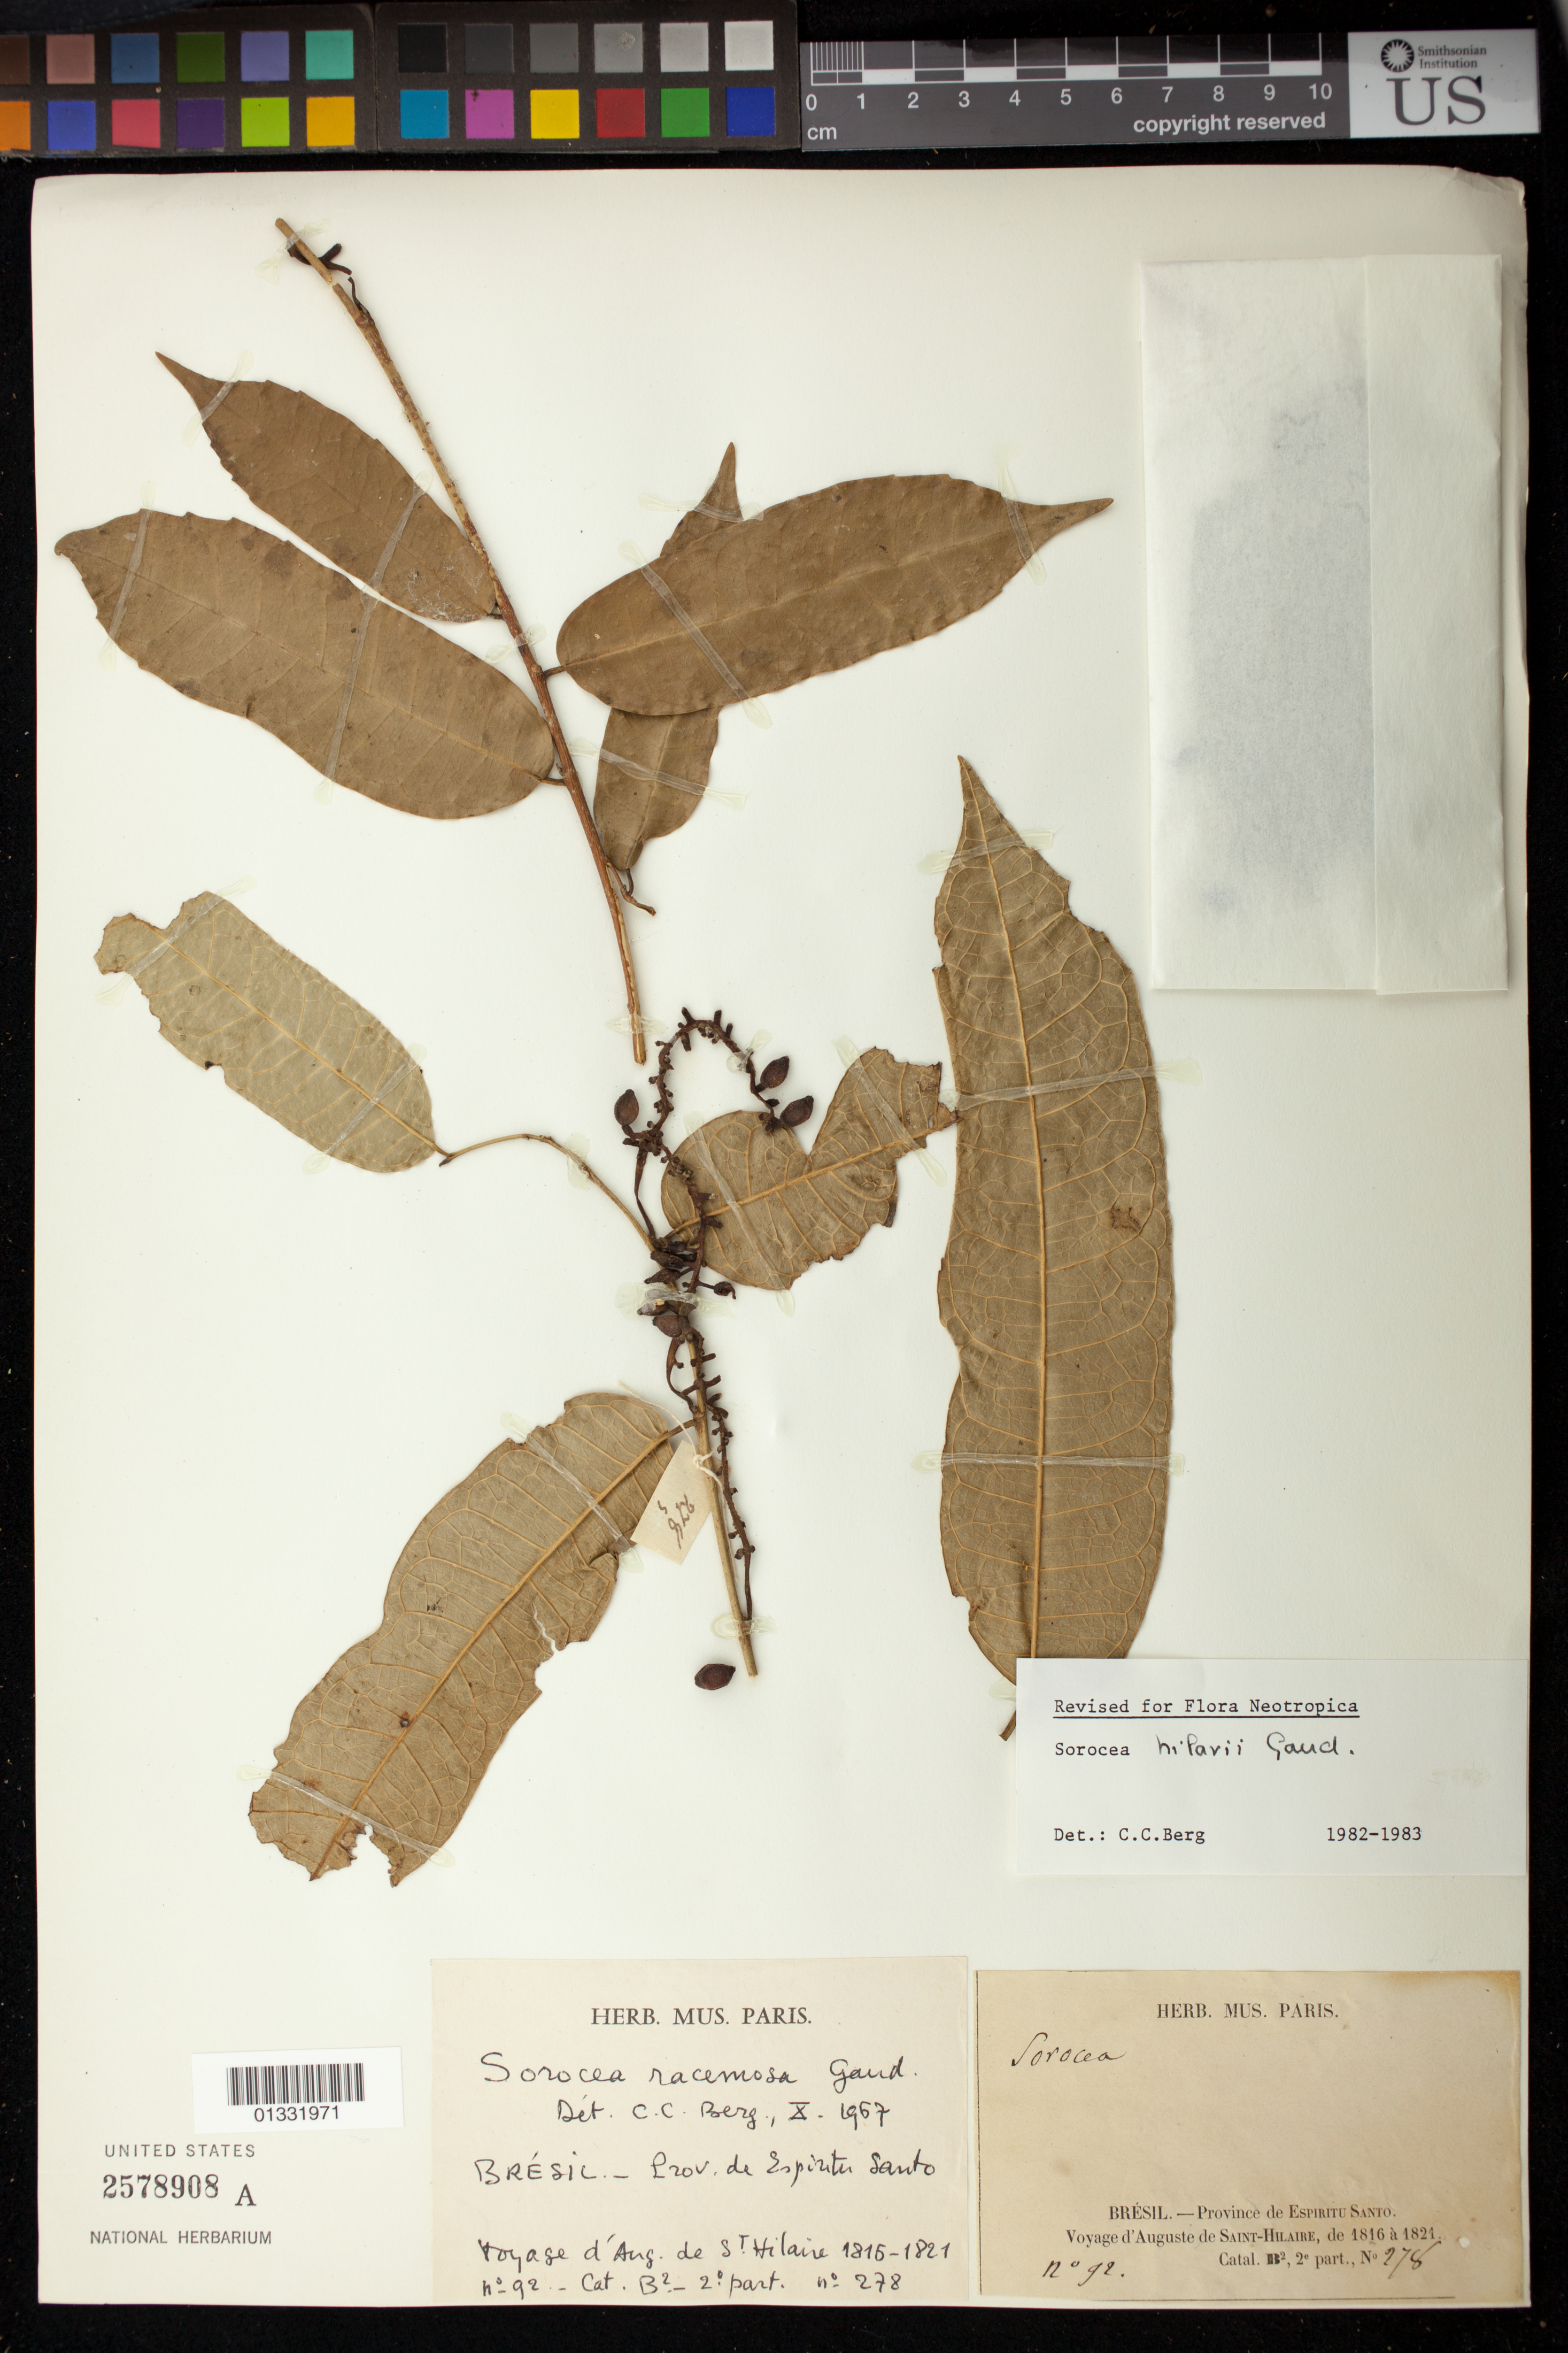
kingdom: Plantae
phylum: Tracheophyta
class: Magnoliopsida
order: Rosales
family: Moraceae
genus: Sorocea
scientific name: Sorocea hilarii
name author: Gaudich.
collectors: A. F. C. P. de Saint-Hilaire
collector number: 278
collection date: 1904-12-20/1904-12-25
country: Brazil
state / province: Espírito Santo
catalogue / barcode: US 2578908